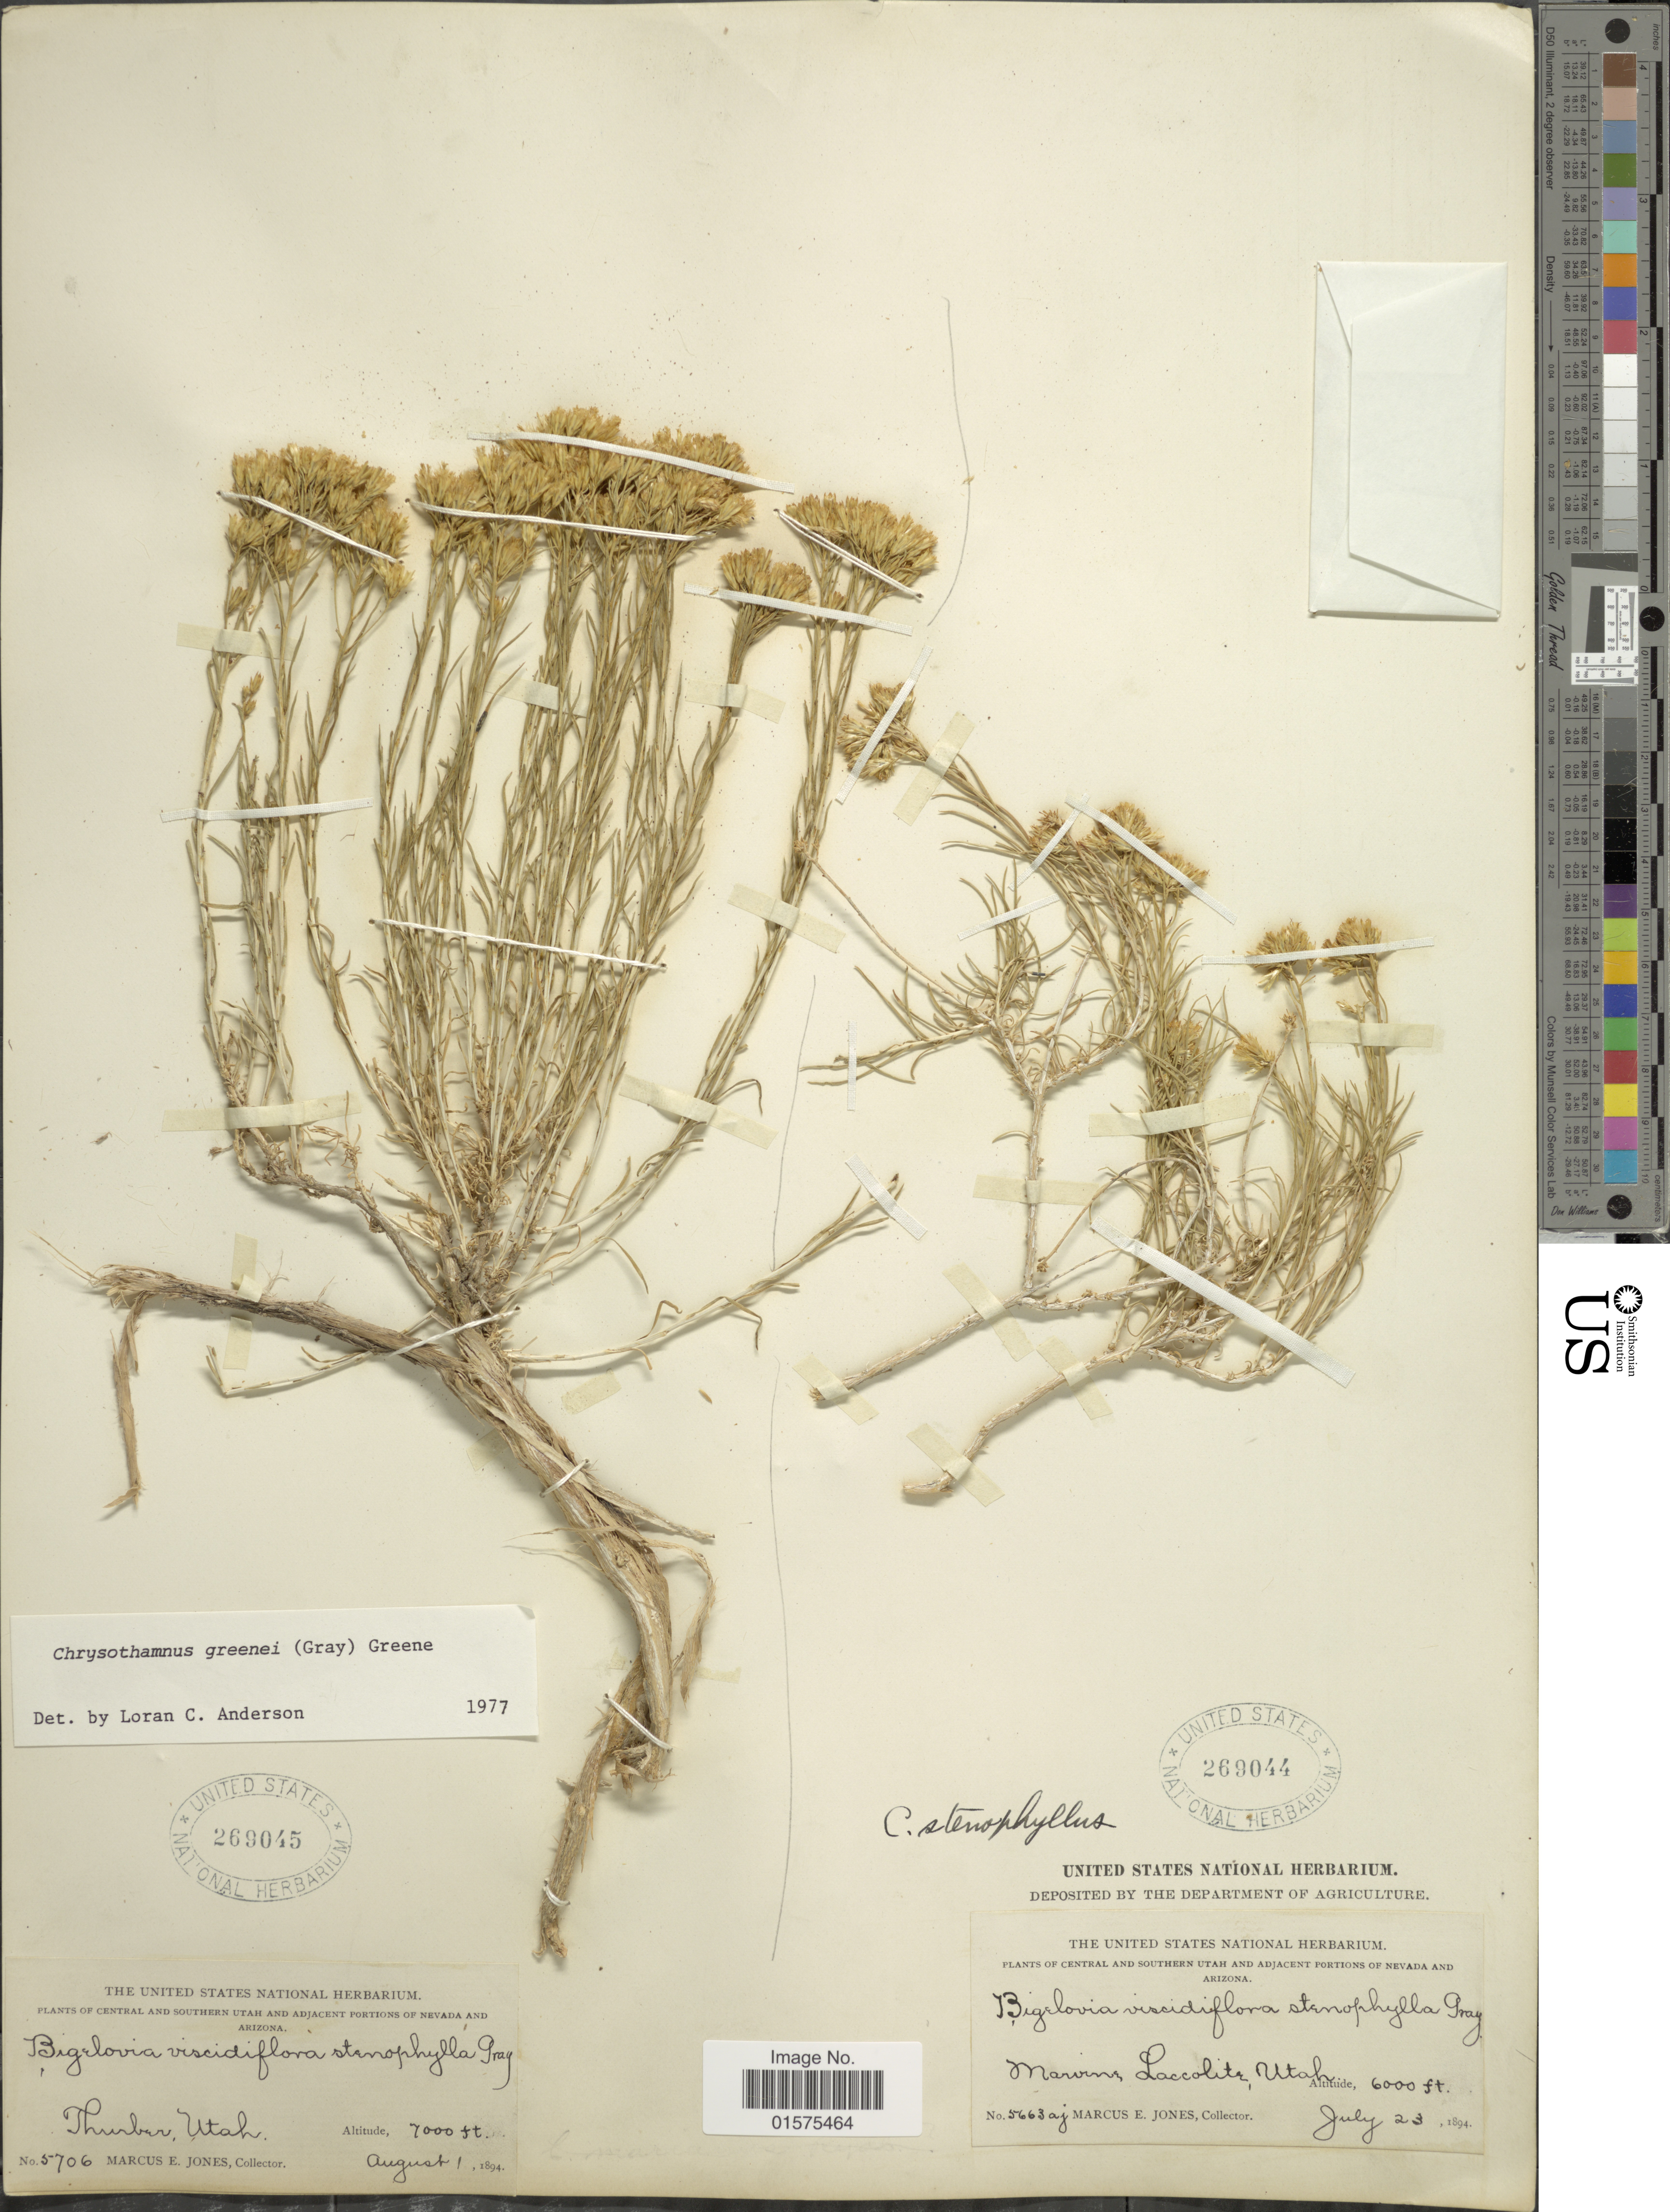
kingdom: Plantae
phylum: Tracheophyta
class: Magnoliopsida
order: Asterales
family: Asteraceae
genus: Chrysothamnus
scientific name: Chrysothamnus greenei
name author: (A. Gray) Greene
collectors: M. E. Jones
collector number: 5663aj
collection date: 1894-07-23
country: United States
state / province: Utah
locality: Central and Southern Utah. Marvine Laccolite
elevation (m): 1829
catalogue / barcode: US 269044